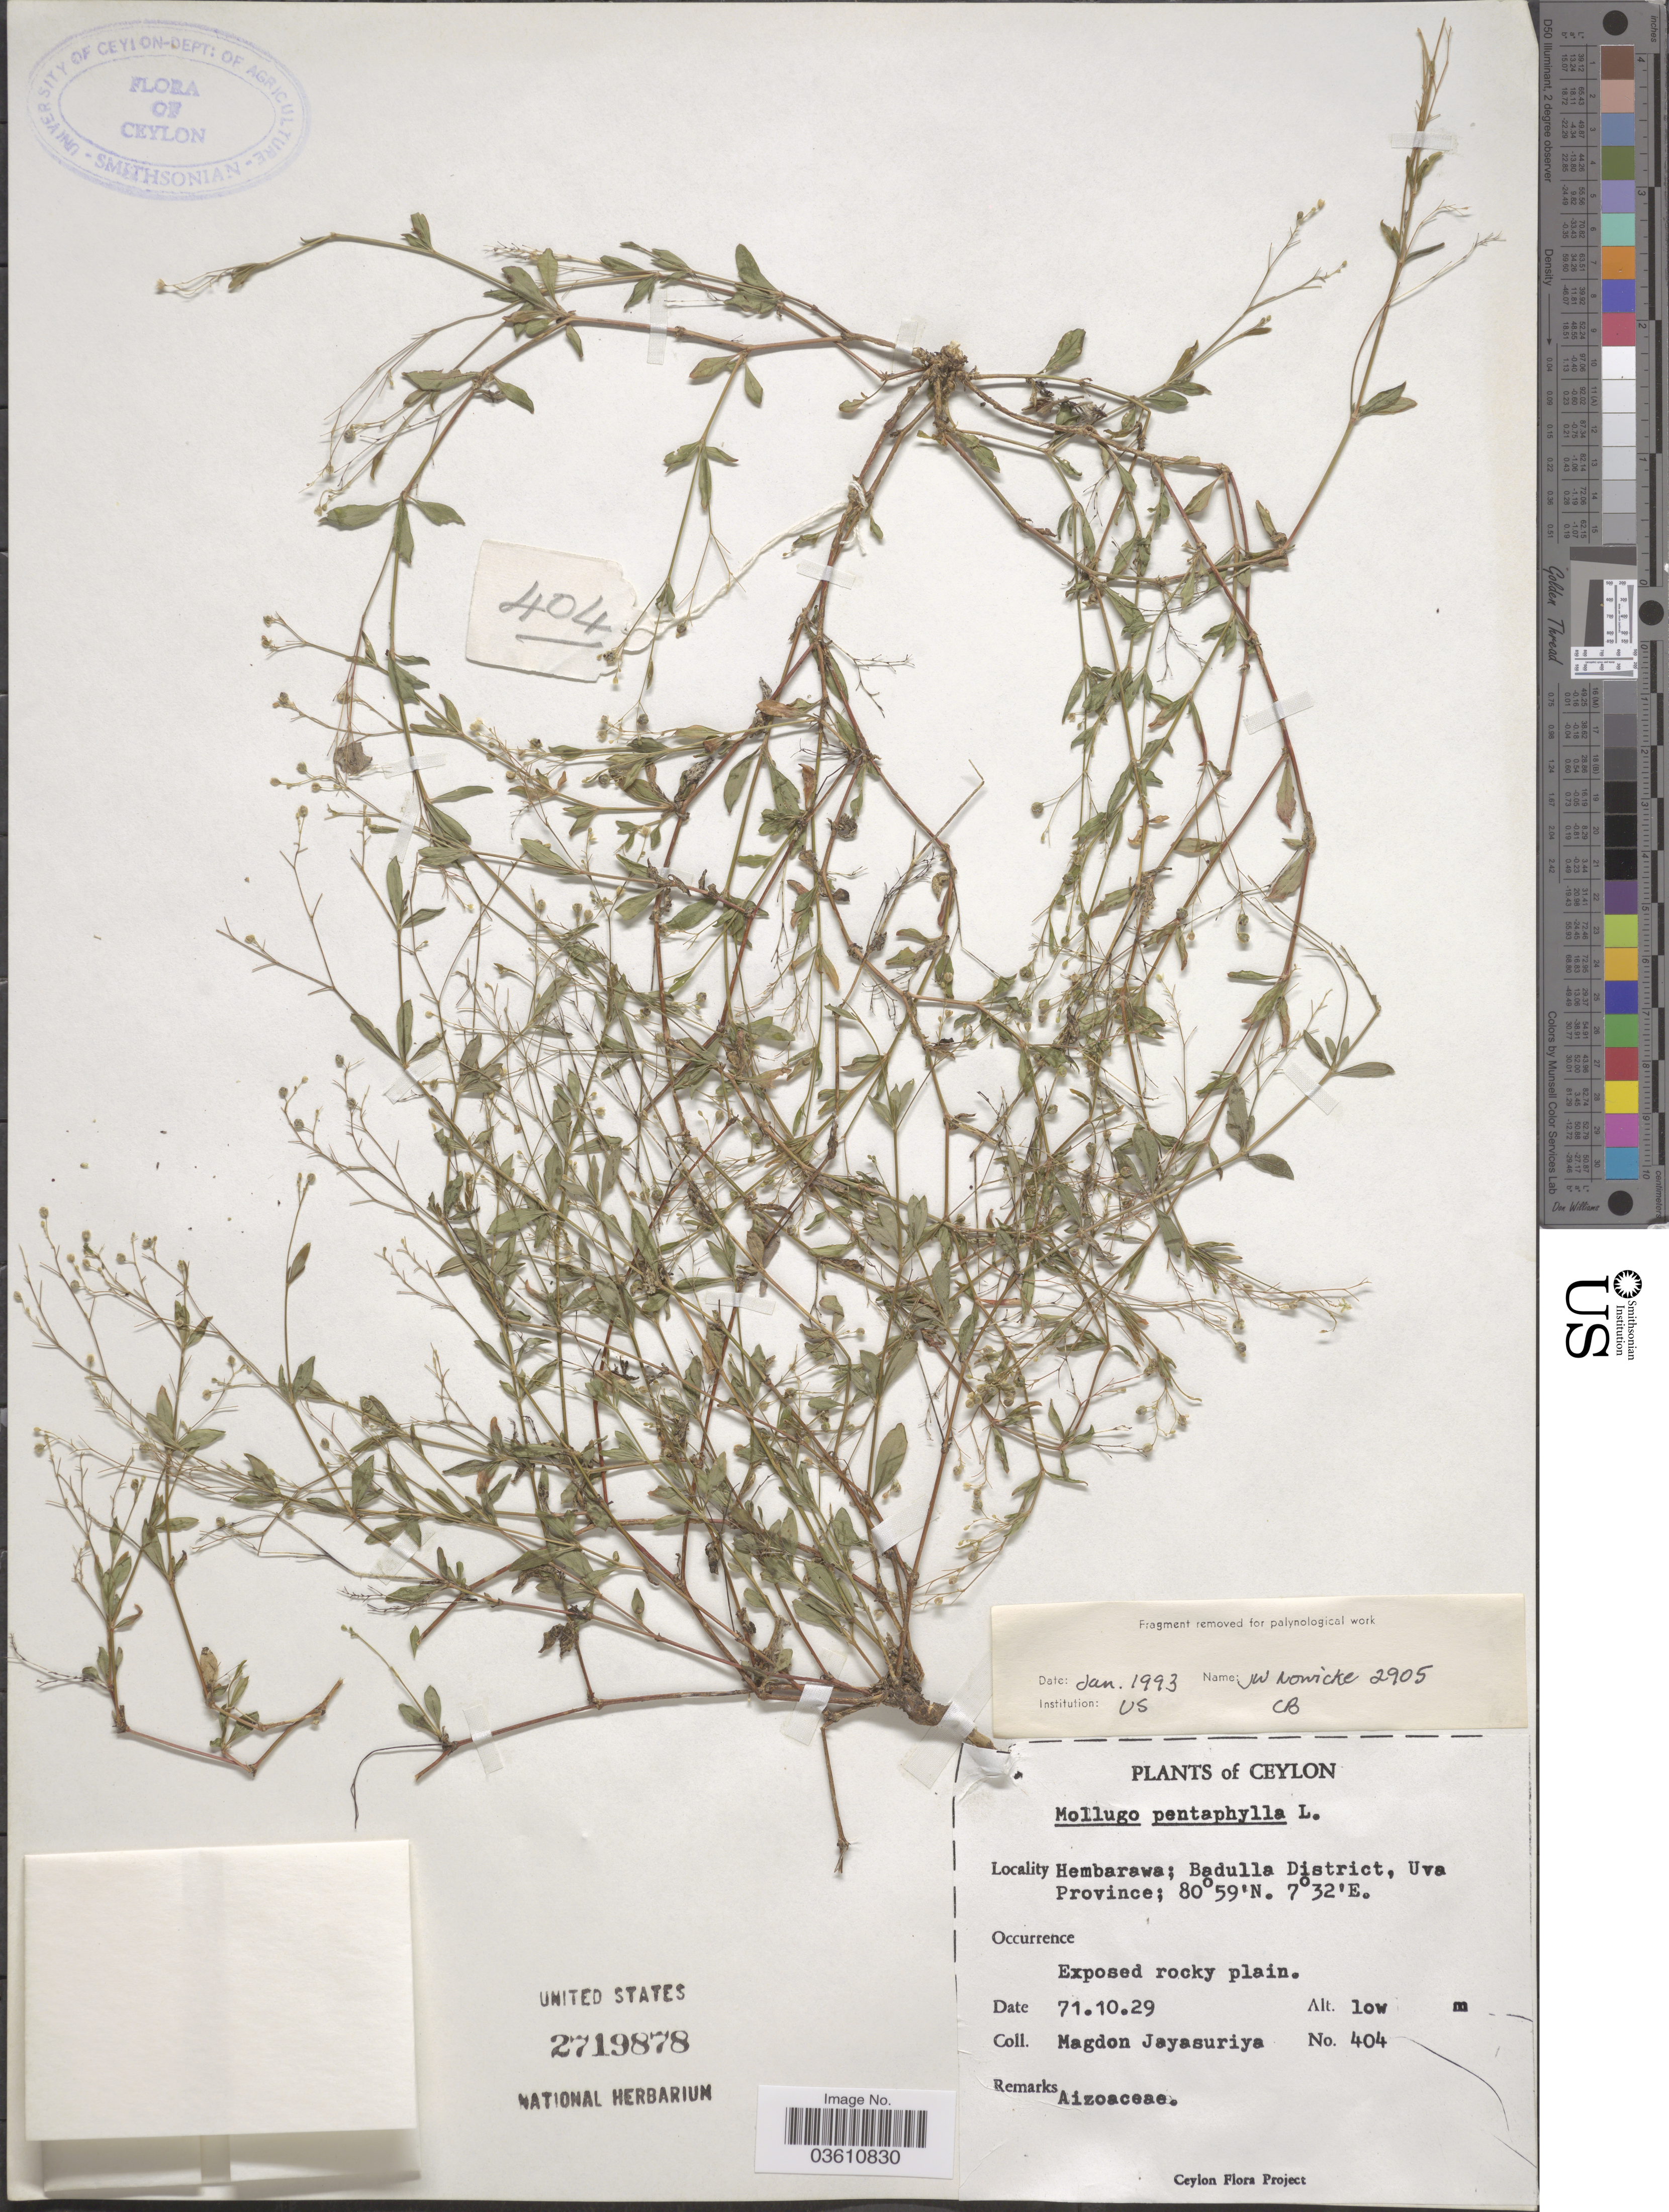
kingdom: Plantae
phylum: Tracheophyta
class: Magnoliopsida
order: Caryophyllales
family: Molluginaceae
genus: Trigastrotheca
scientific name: Trigastrotheca pentaphylla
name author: (L.) Thulin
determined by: Strong, Mark T., (BOT), Smithsonian Institution - National Museum of Natural History (UNITED STATES)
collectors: A. H. Jayasuriya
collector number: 404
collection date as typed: Transcribed d/m/y: 29/10/71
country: Sri Lanka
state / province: Uva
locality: Ceylon, Hembarawa; Badulla District.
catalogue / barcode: US 2719878